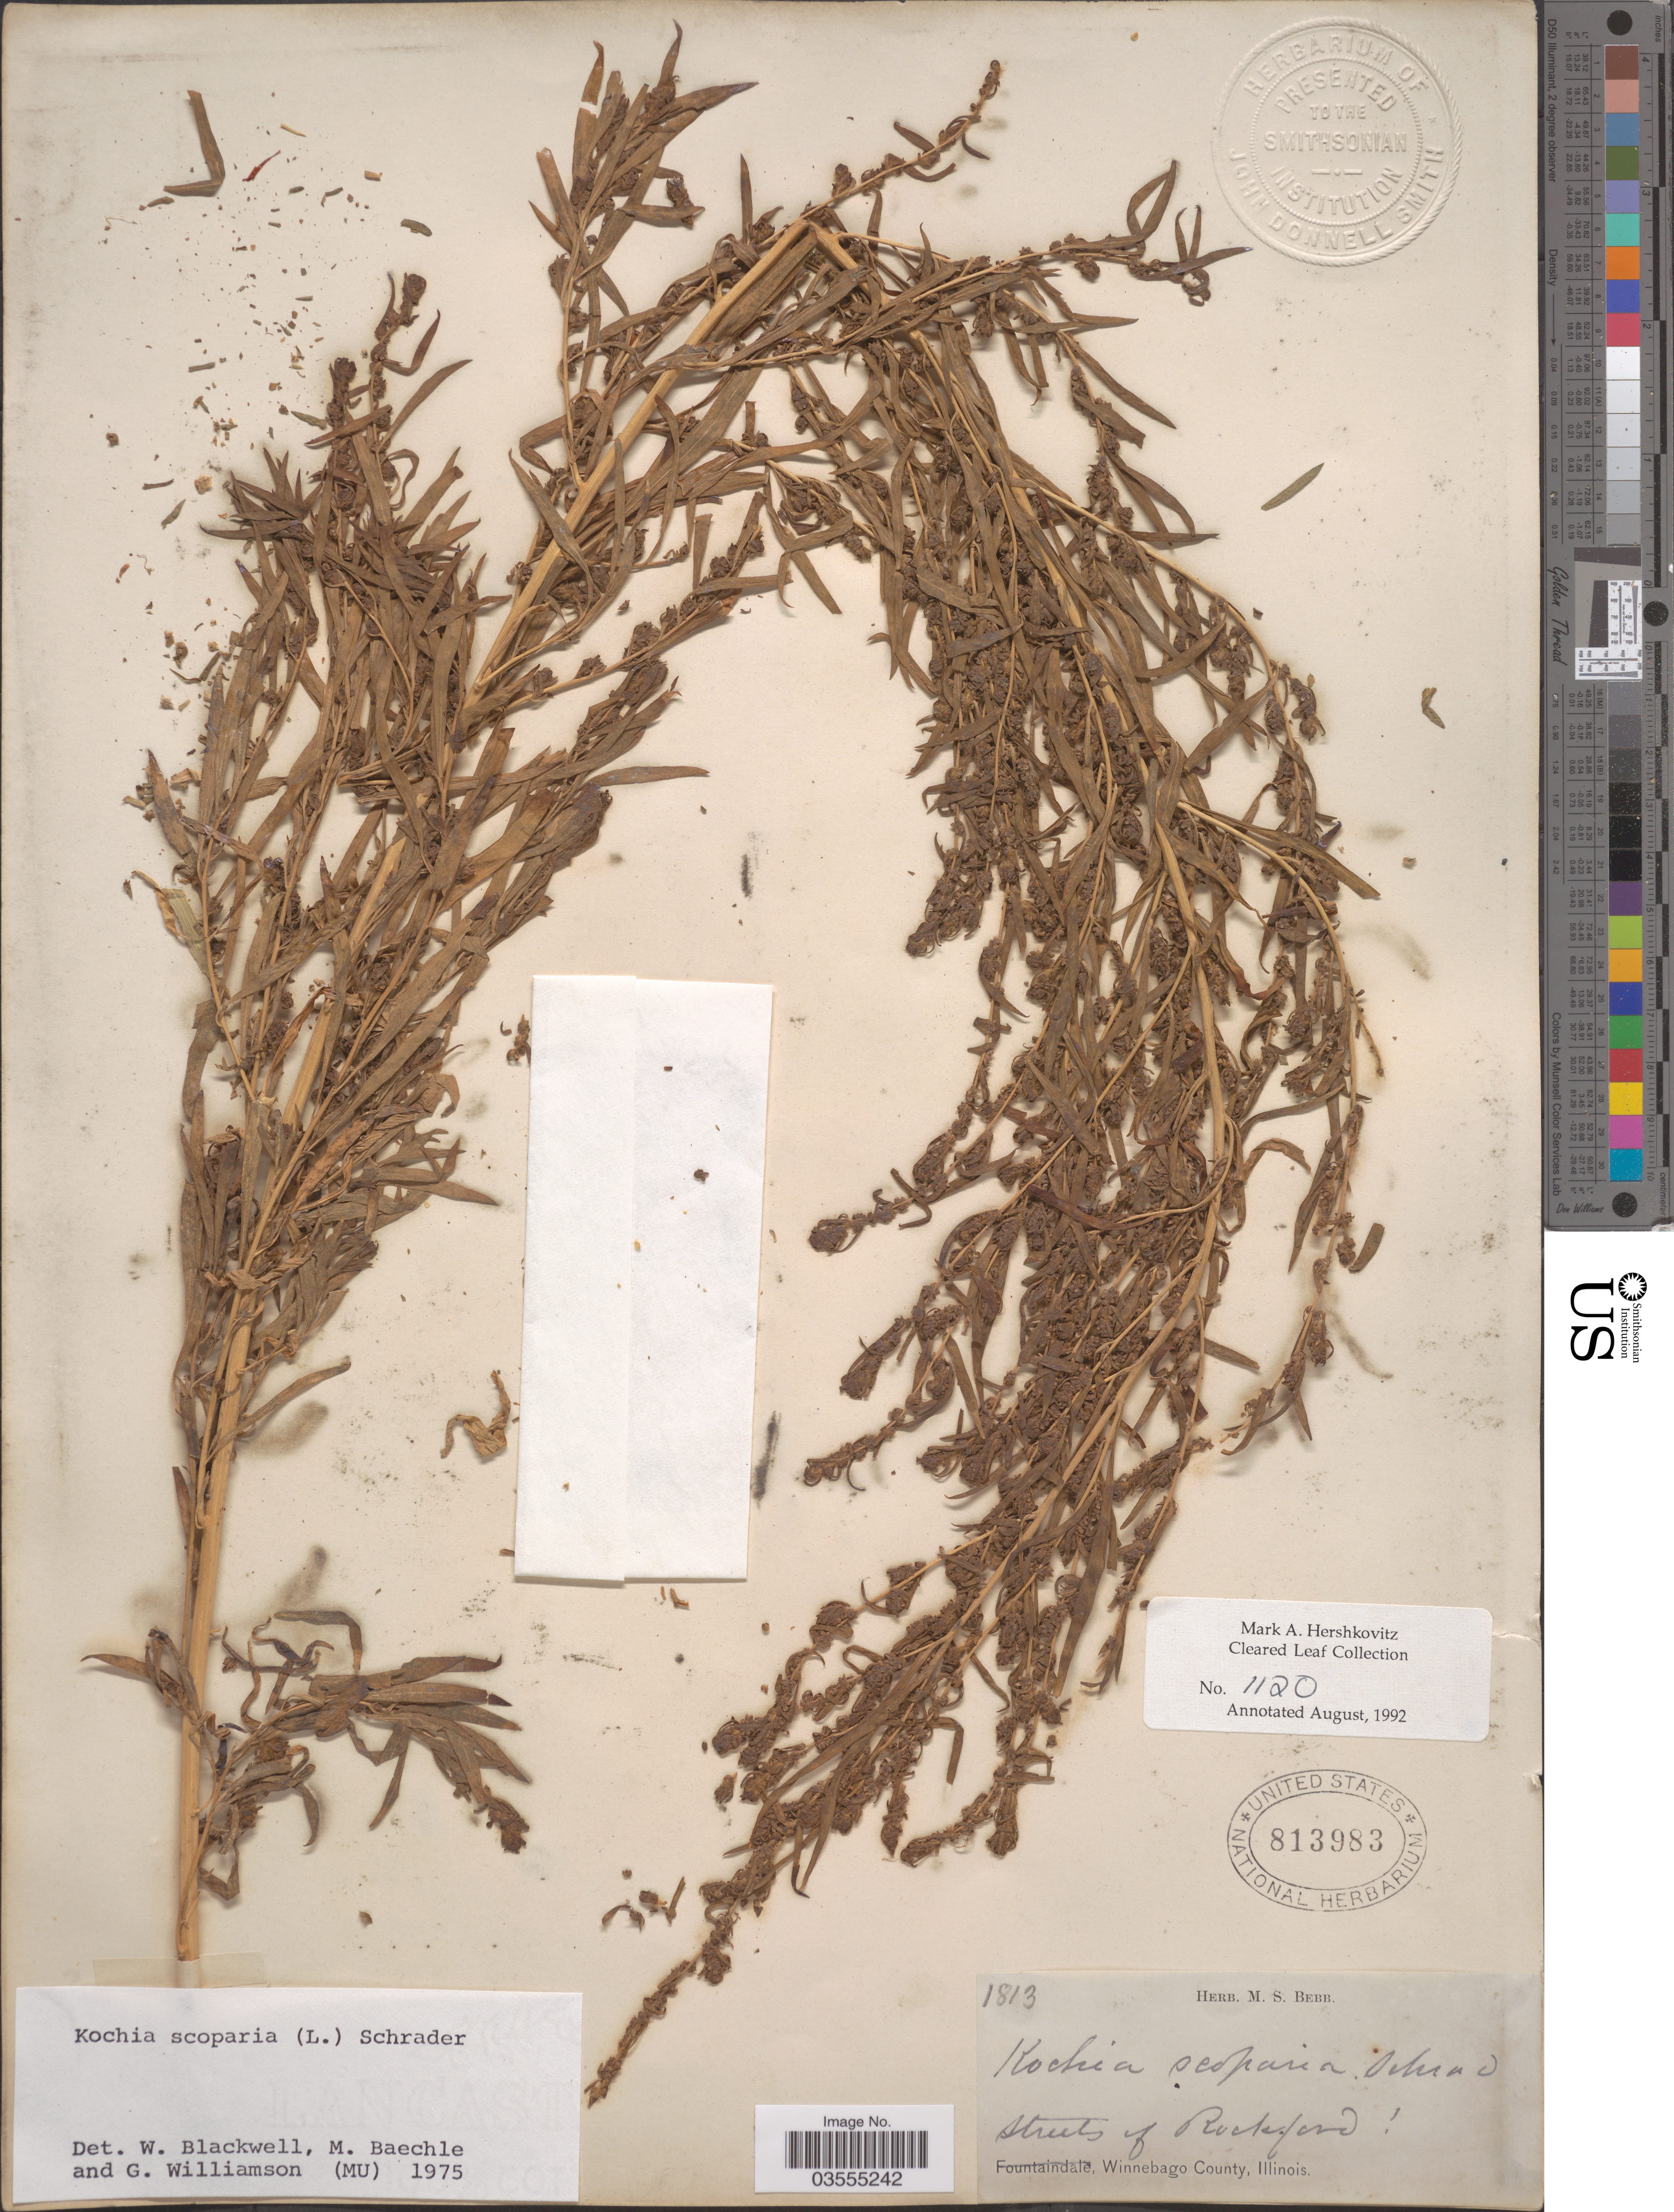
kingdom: Plantae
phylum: Tracheophyta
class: Magnoliopsida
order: Caryophyllales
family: Amaranthaceae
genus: Bassia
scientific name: Bassia scoparia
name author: (L.) Voss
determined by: U.S. National Herbarium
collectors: ex Herb. M. S. Bebb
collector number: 1813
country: United States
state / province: Illinois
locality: Streets of Rockford. Winnebago County.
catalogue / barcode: US 813983